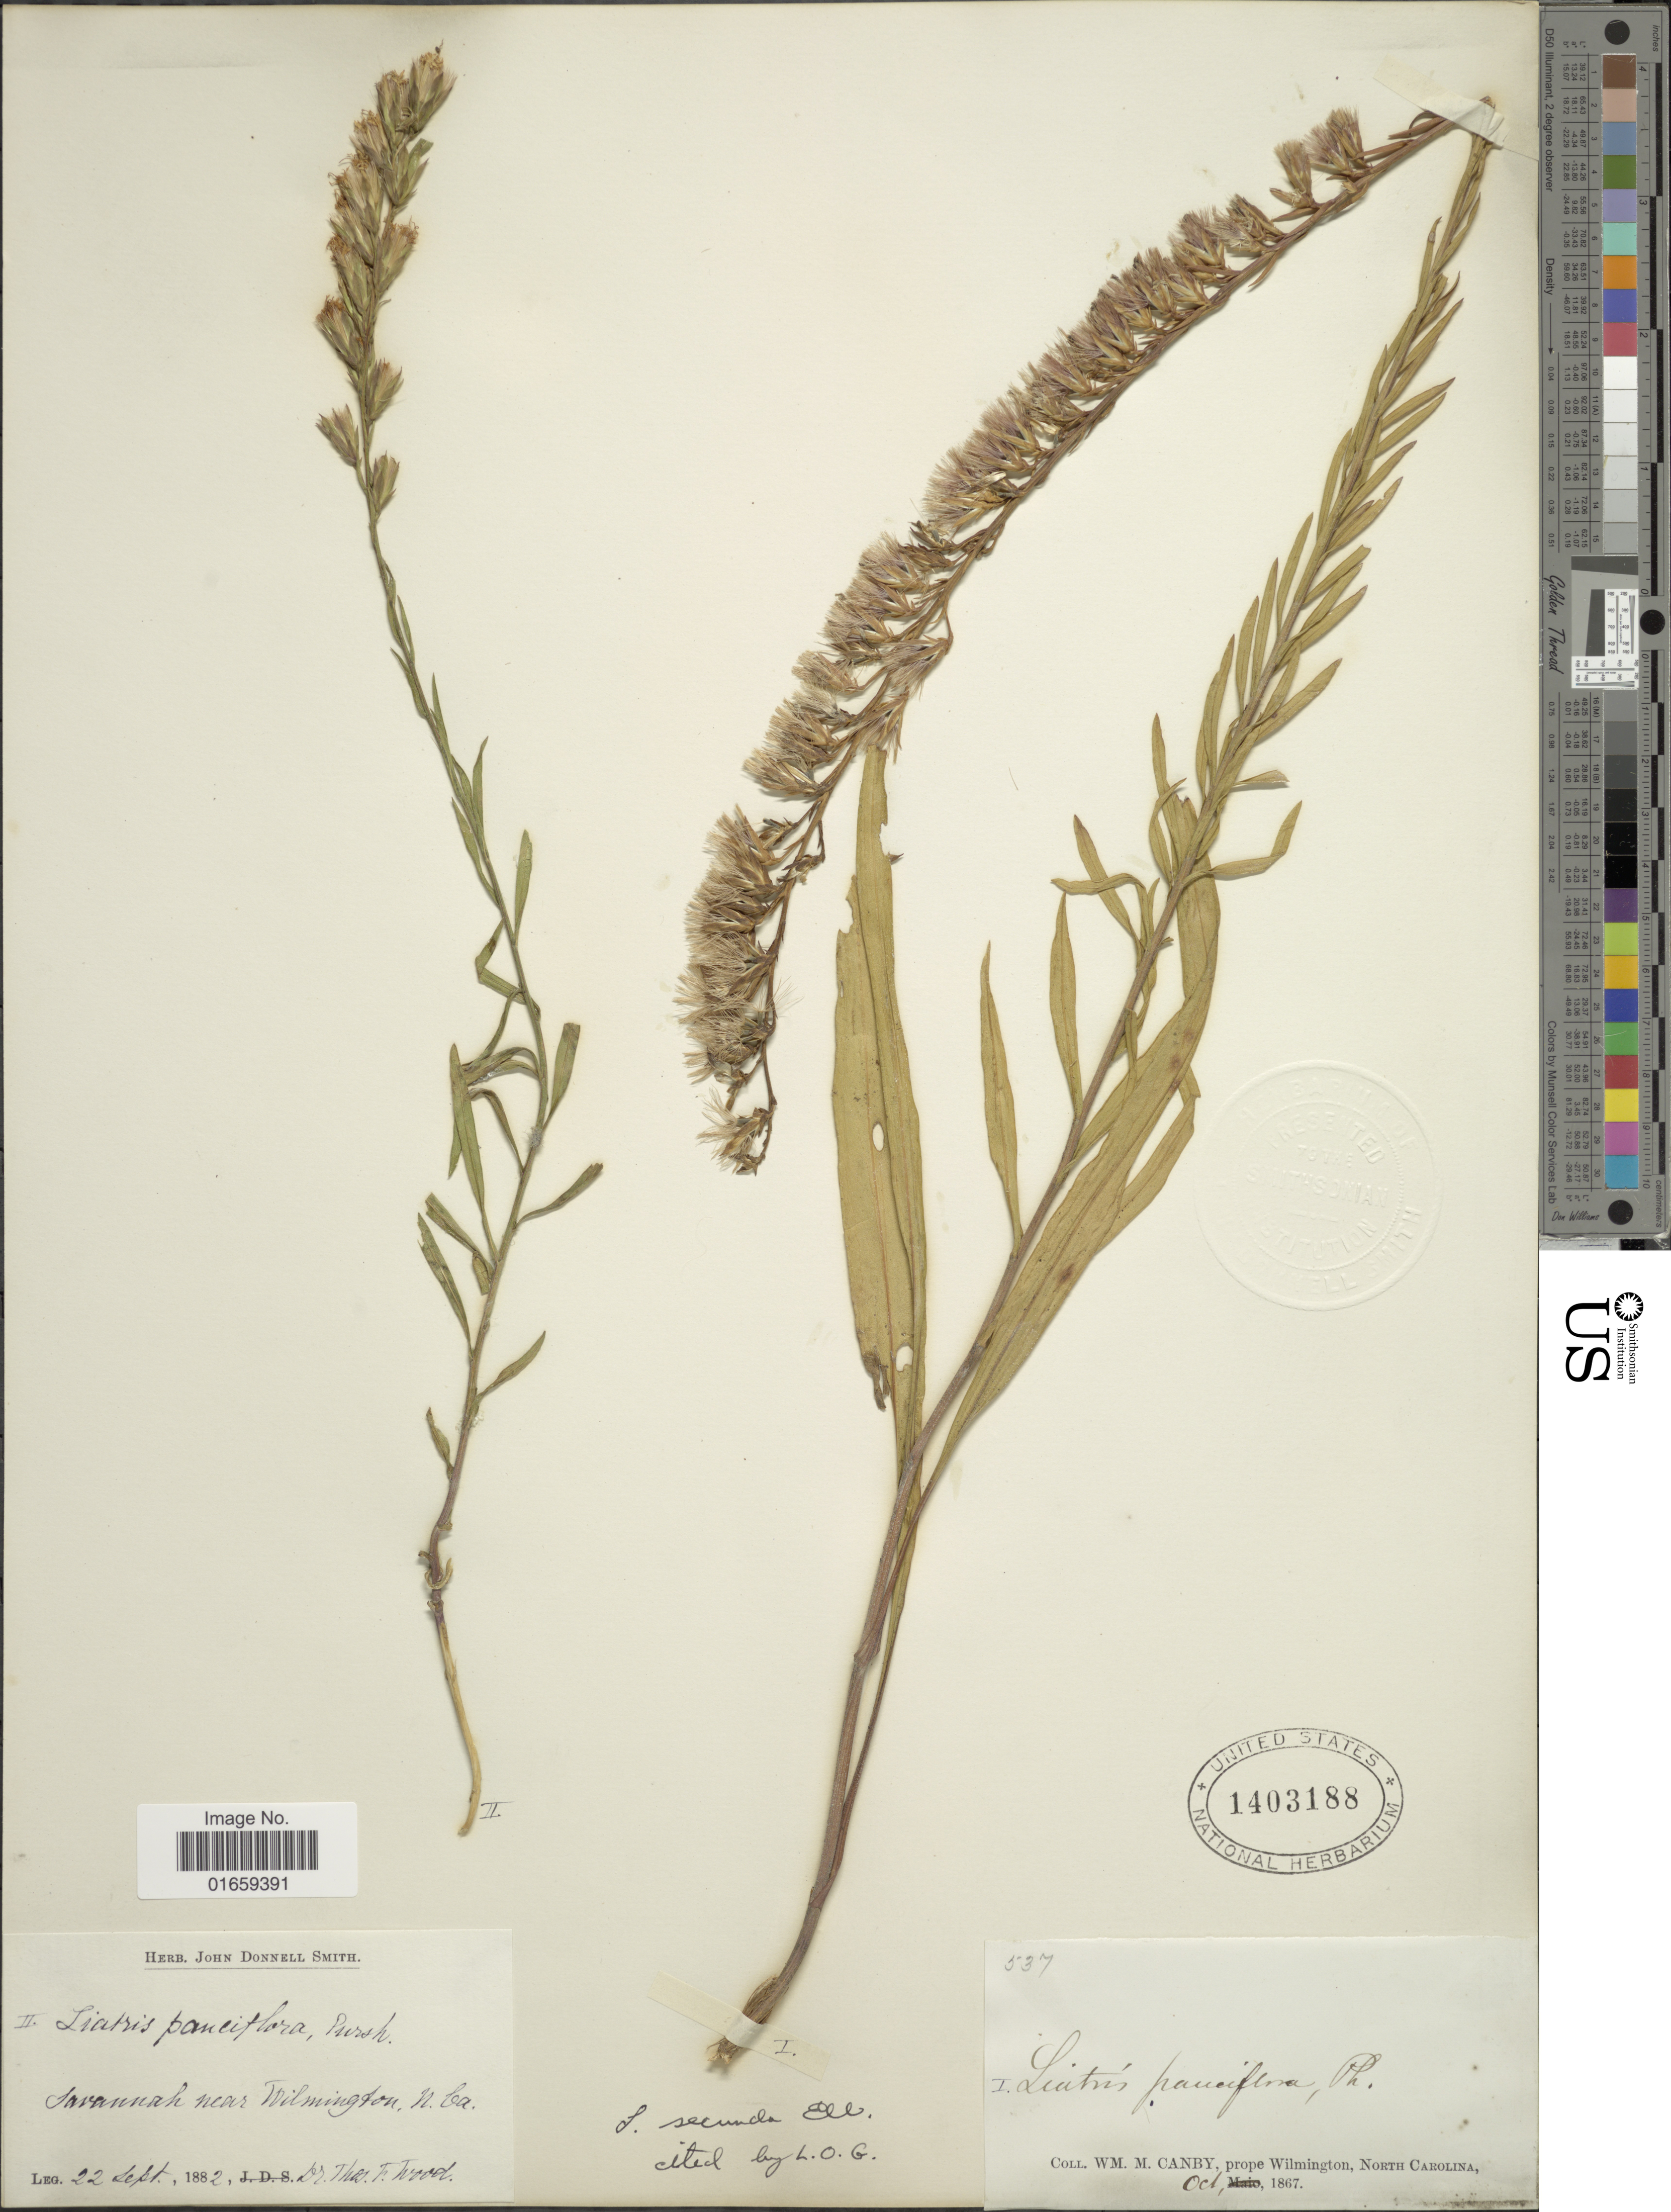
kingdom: Plantae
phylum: Tracheophyta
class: Magnoliopsida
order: Asterales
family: Asteraceae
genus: Liatris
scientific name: Liatris secunda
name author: Elliott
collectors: W. M. Canby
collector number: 537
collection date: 1867-10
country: United States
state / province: North Carolina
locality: Prope Wilmington, North Carolina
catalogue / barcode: US 1403188-2